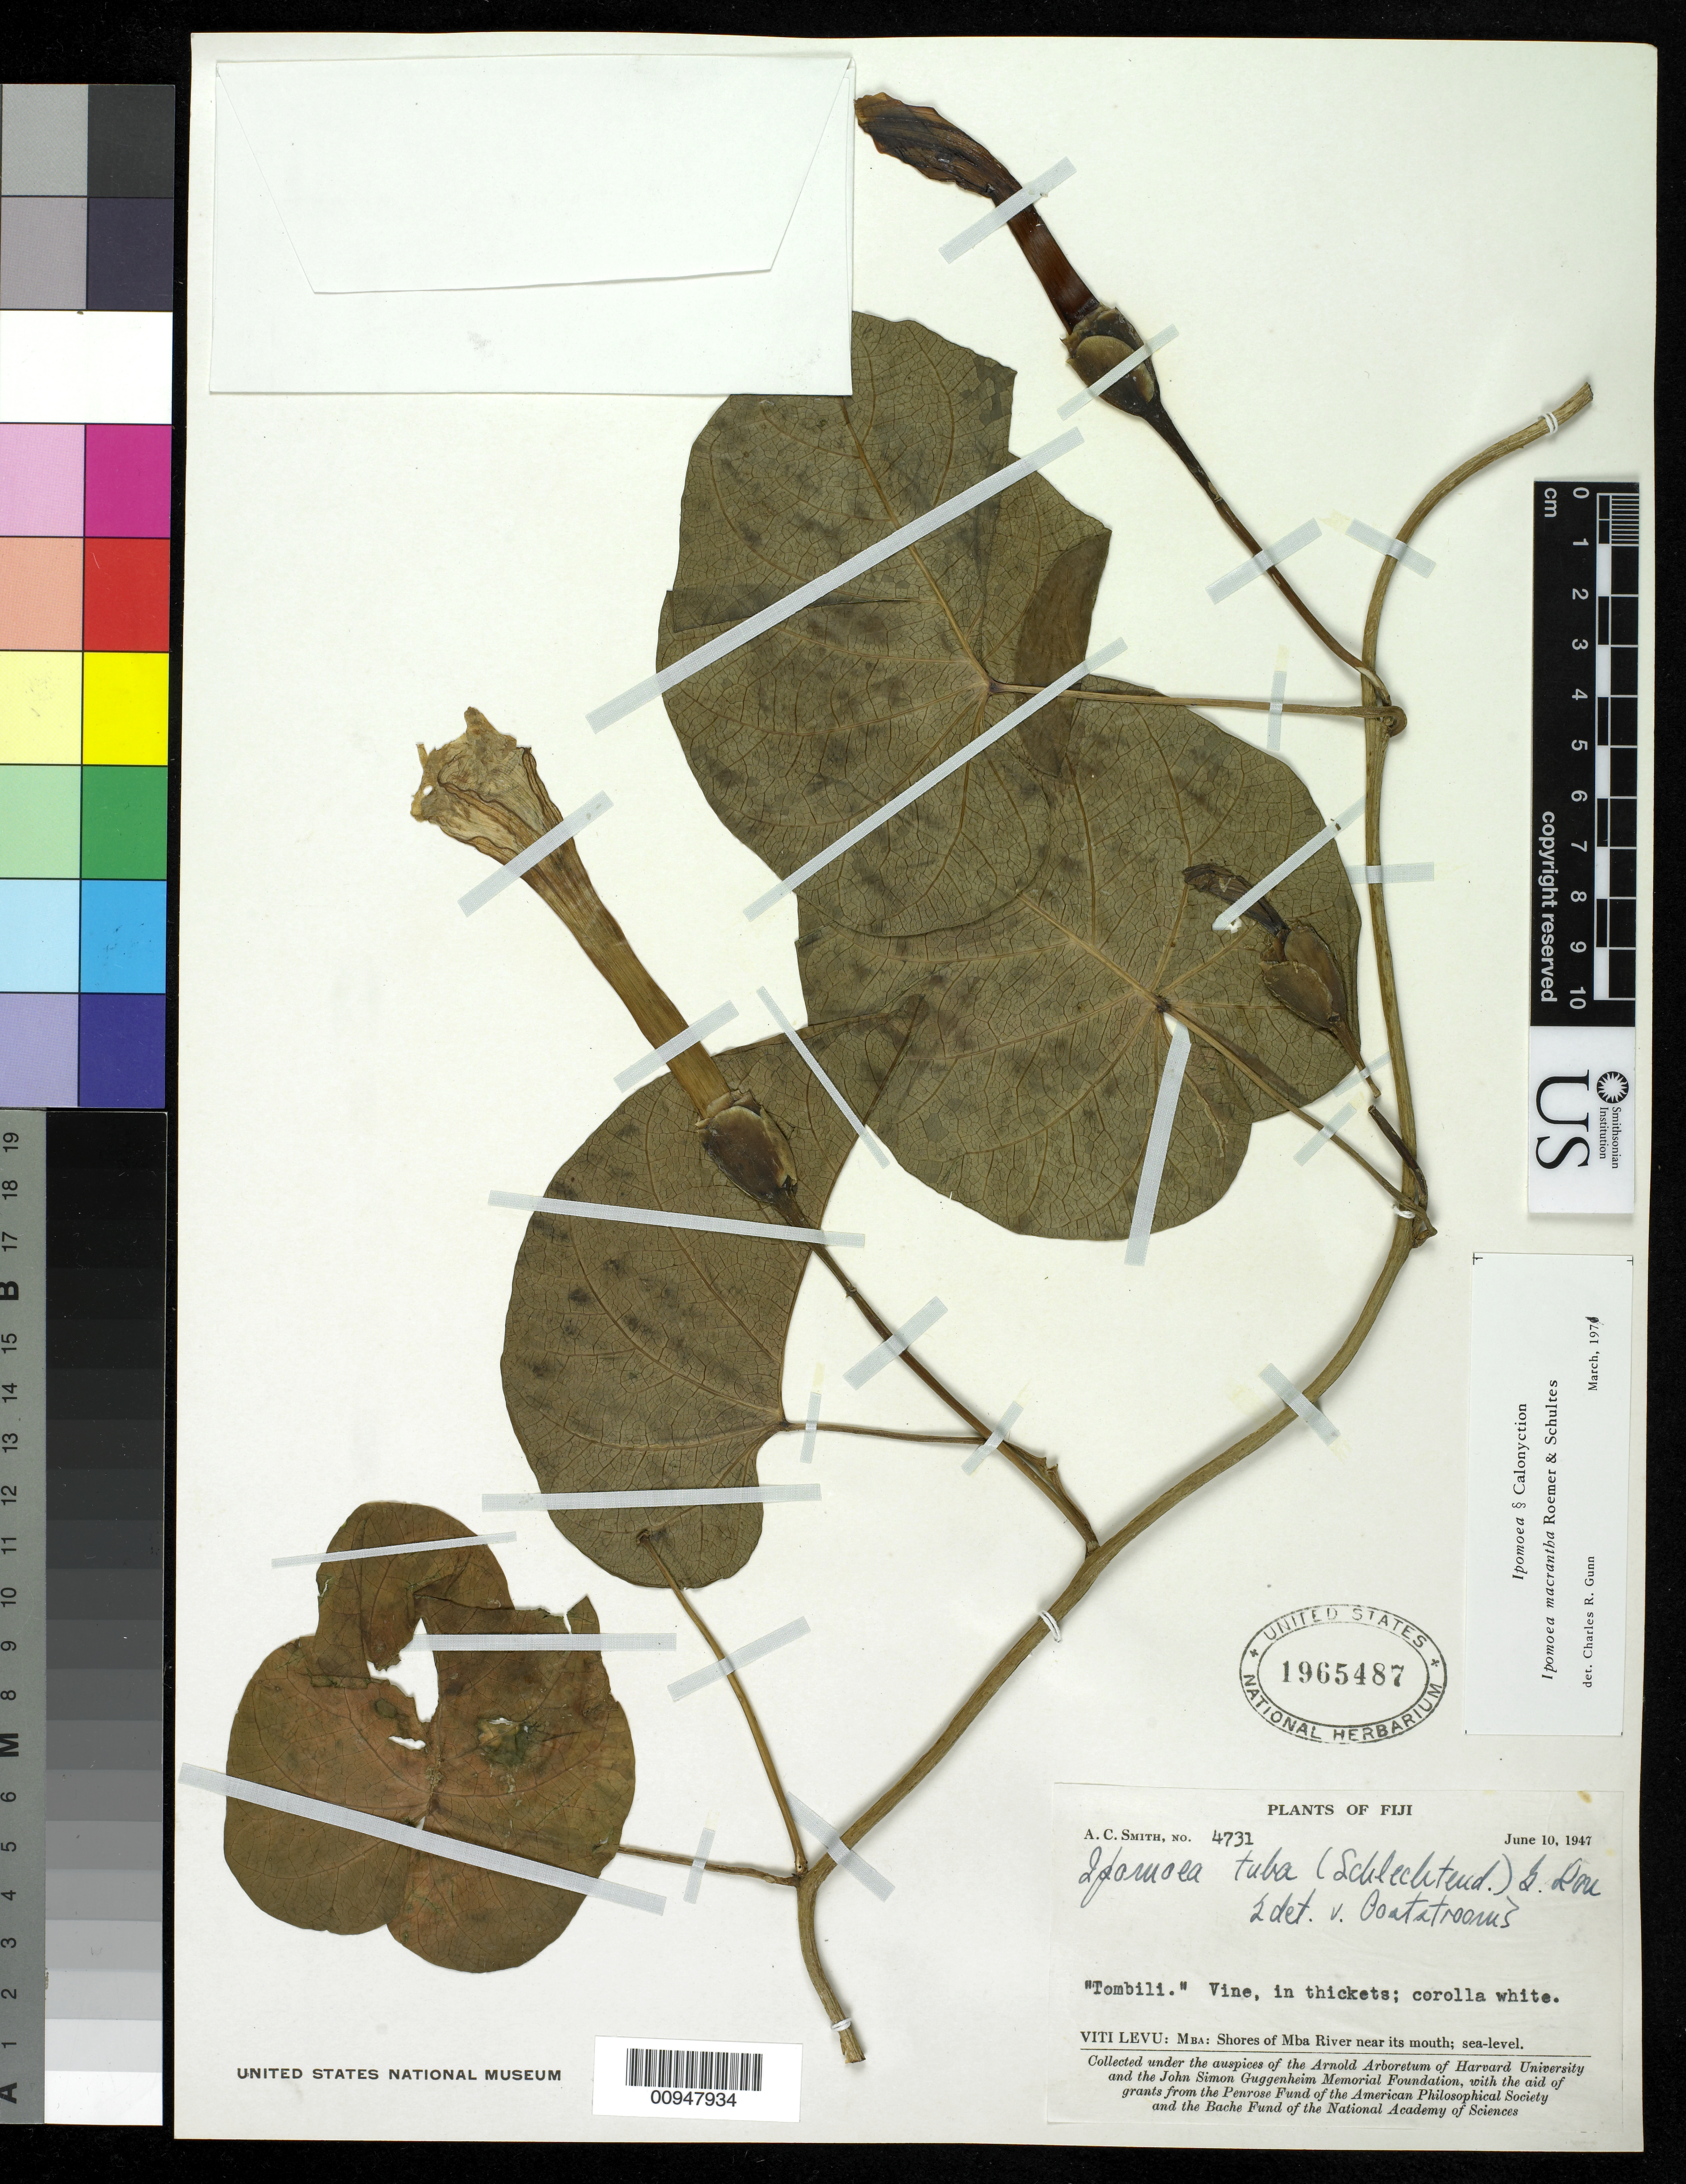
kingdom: Plantae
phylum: Tracheophyta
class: Magnoliopsida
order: Solanales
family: Convolvulaceae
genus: Ipomoea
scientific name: Ipomoea violacea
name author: L.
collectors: C. A. Smith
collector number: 4731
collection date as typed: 10 Jun 1947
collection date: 1947-06-10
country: Fiji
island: Viti Levu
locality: Shores of Mba River near its mouth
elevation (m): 0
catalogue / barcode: US 1965487